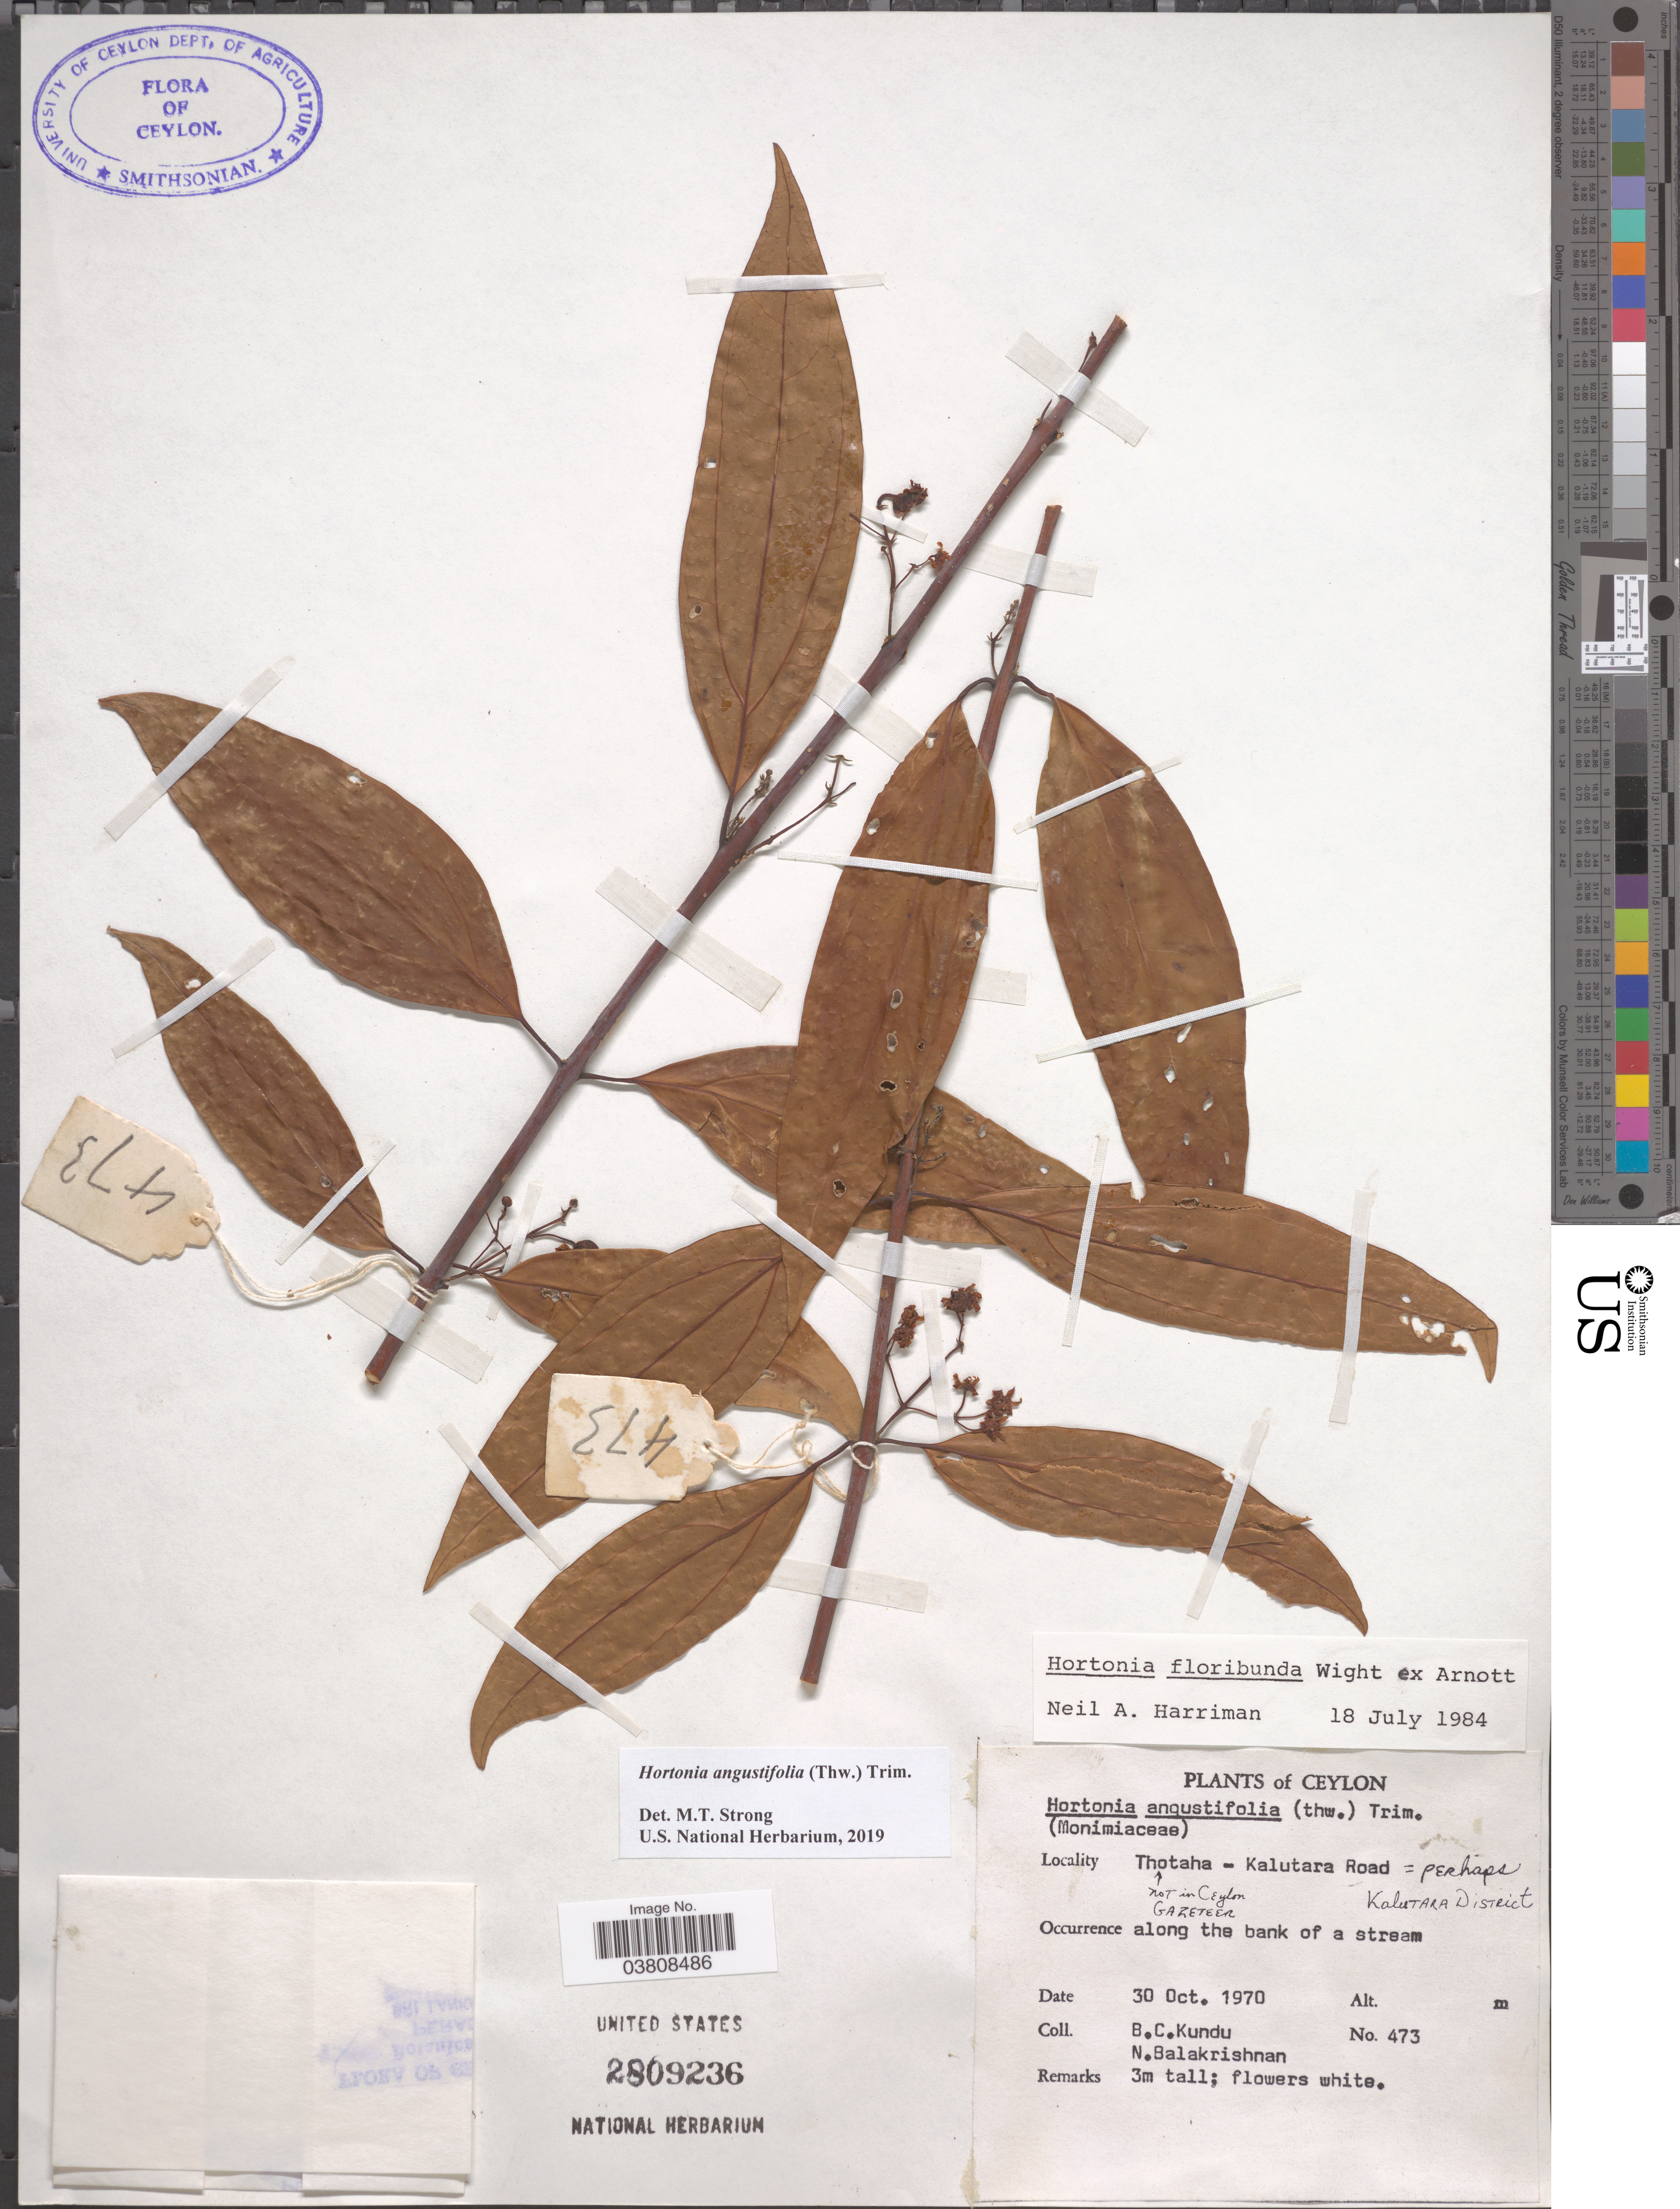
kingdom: Plantae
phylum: Tracheophyta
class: Magnoliopsida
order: Laurales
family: Monimiaceae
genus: Hortonia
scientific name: Hortonia angustifolia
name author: Trimen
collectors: B. C. Kundu & N. Balakrishnan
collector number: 473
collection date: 1970-10-30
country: Sri Lanka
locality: Ceylon. Thotaha-Kalutara Road= perhaps kalutara District. Along the bank of a stream.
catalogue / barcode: US 2809236